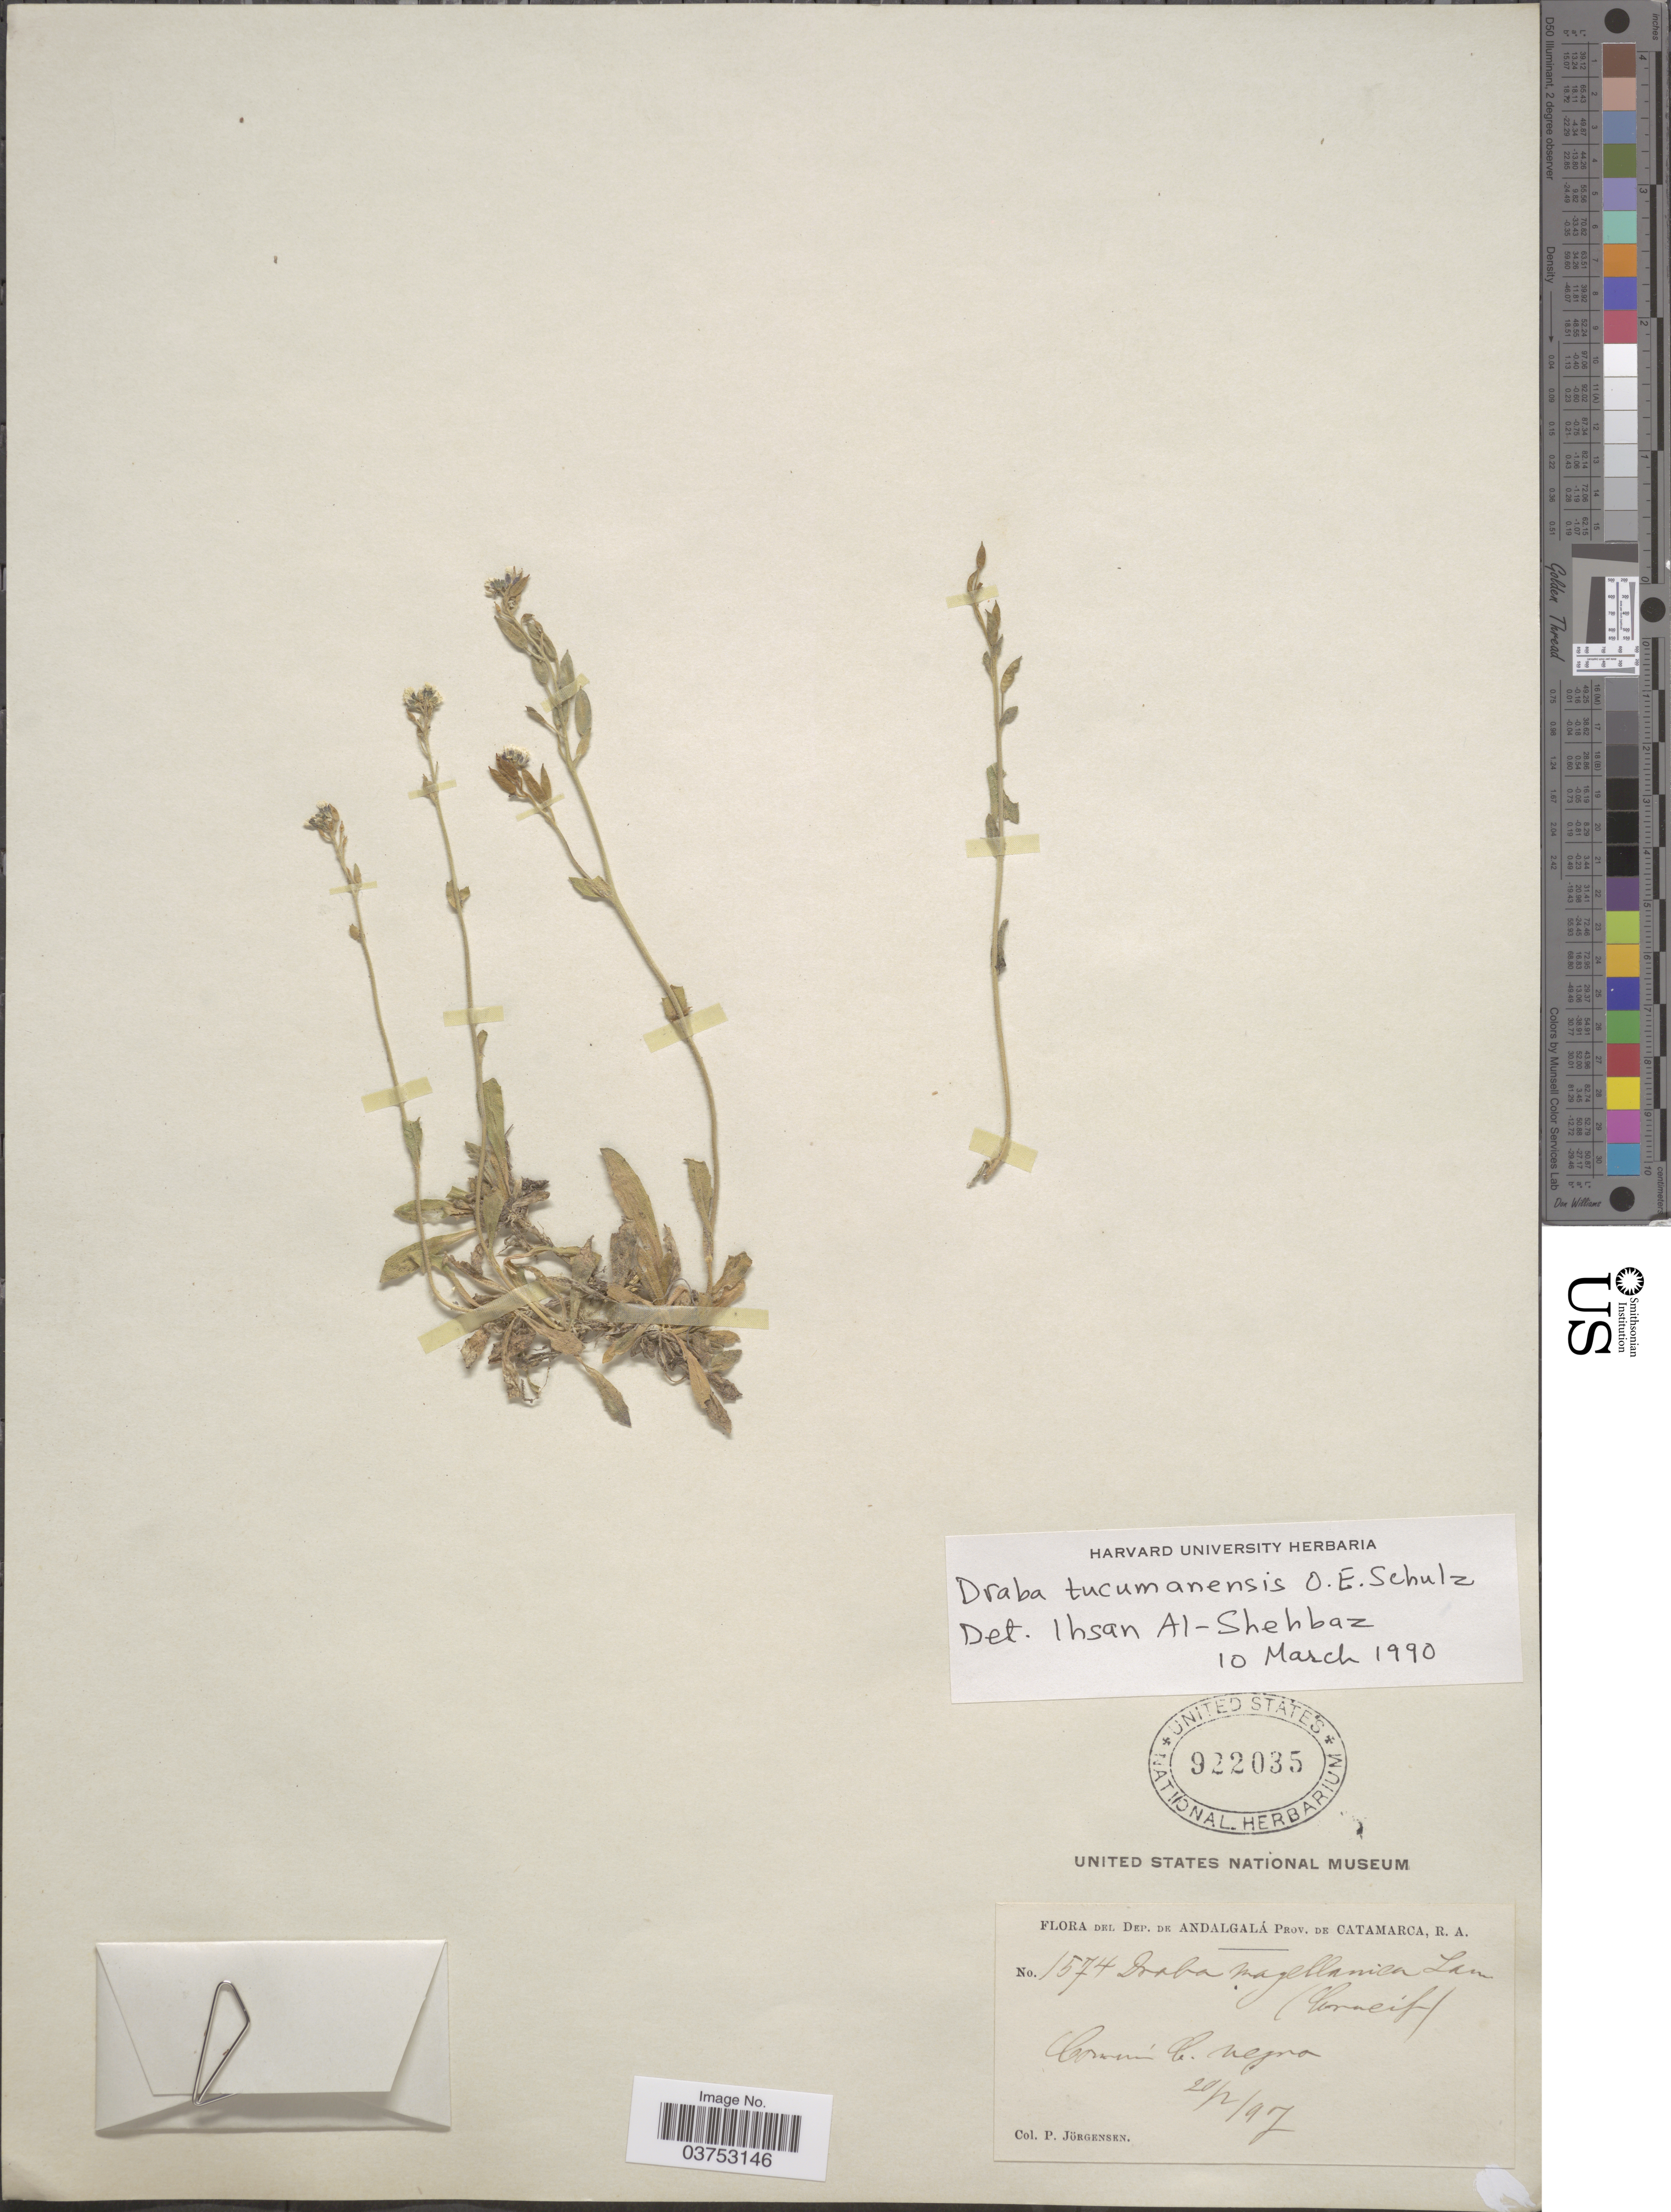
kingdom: Plantae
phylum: Tracheophyta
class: Magnoliopsida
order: Brassicales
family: Brassicaceae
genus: Draba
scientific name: Draba tucumanensis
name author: O.E. Schulz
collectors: P. Jörgensen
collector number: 1574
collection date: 1917-02-20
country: Argentina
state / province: Catamarca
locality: Dep. de Andalgalá. C. Negro.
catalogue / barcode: US 922035